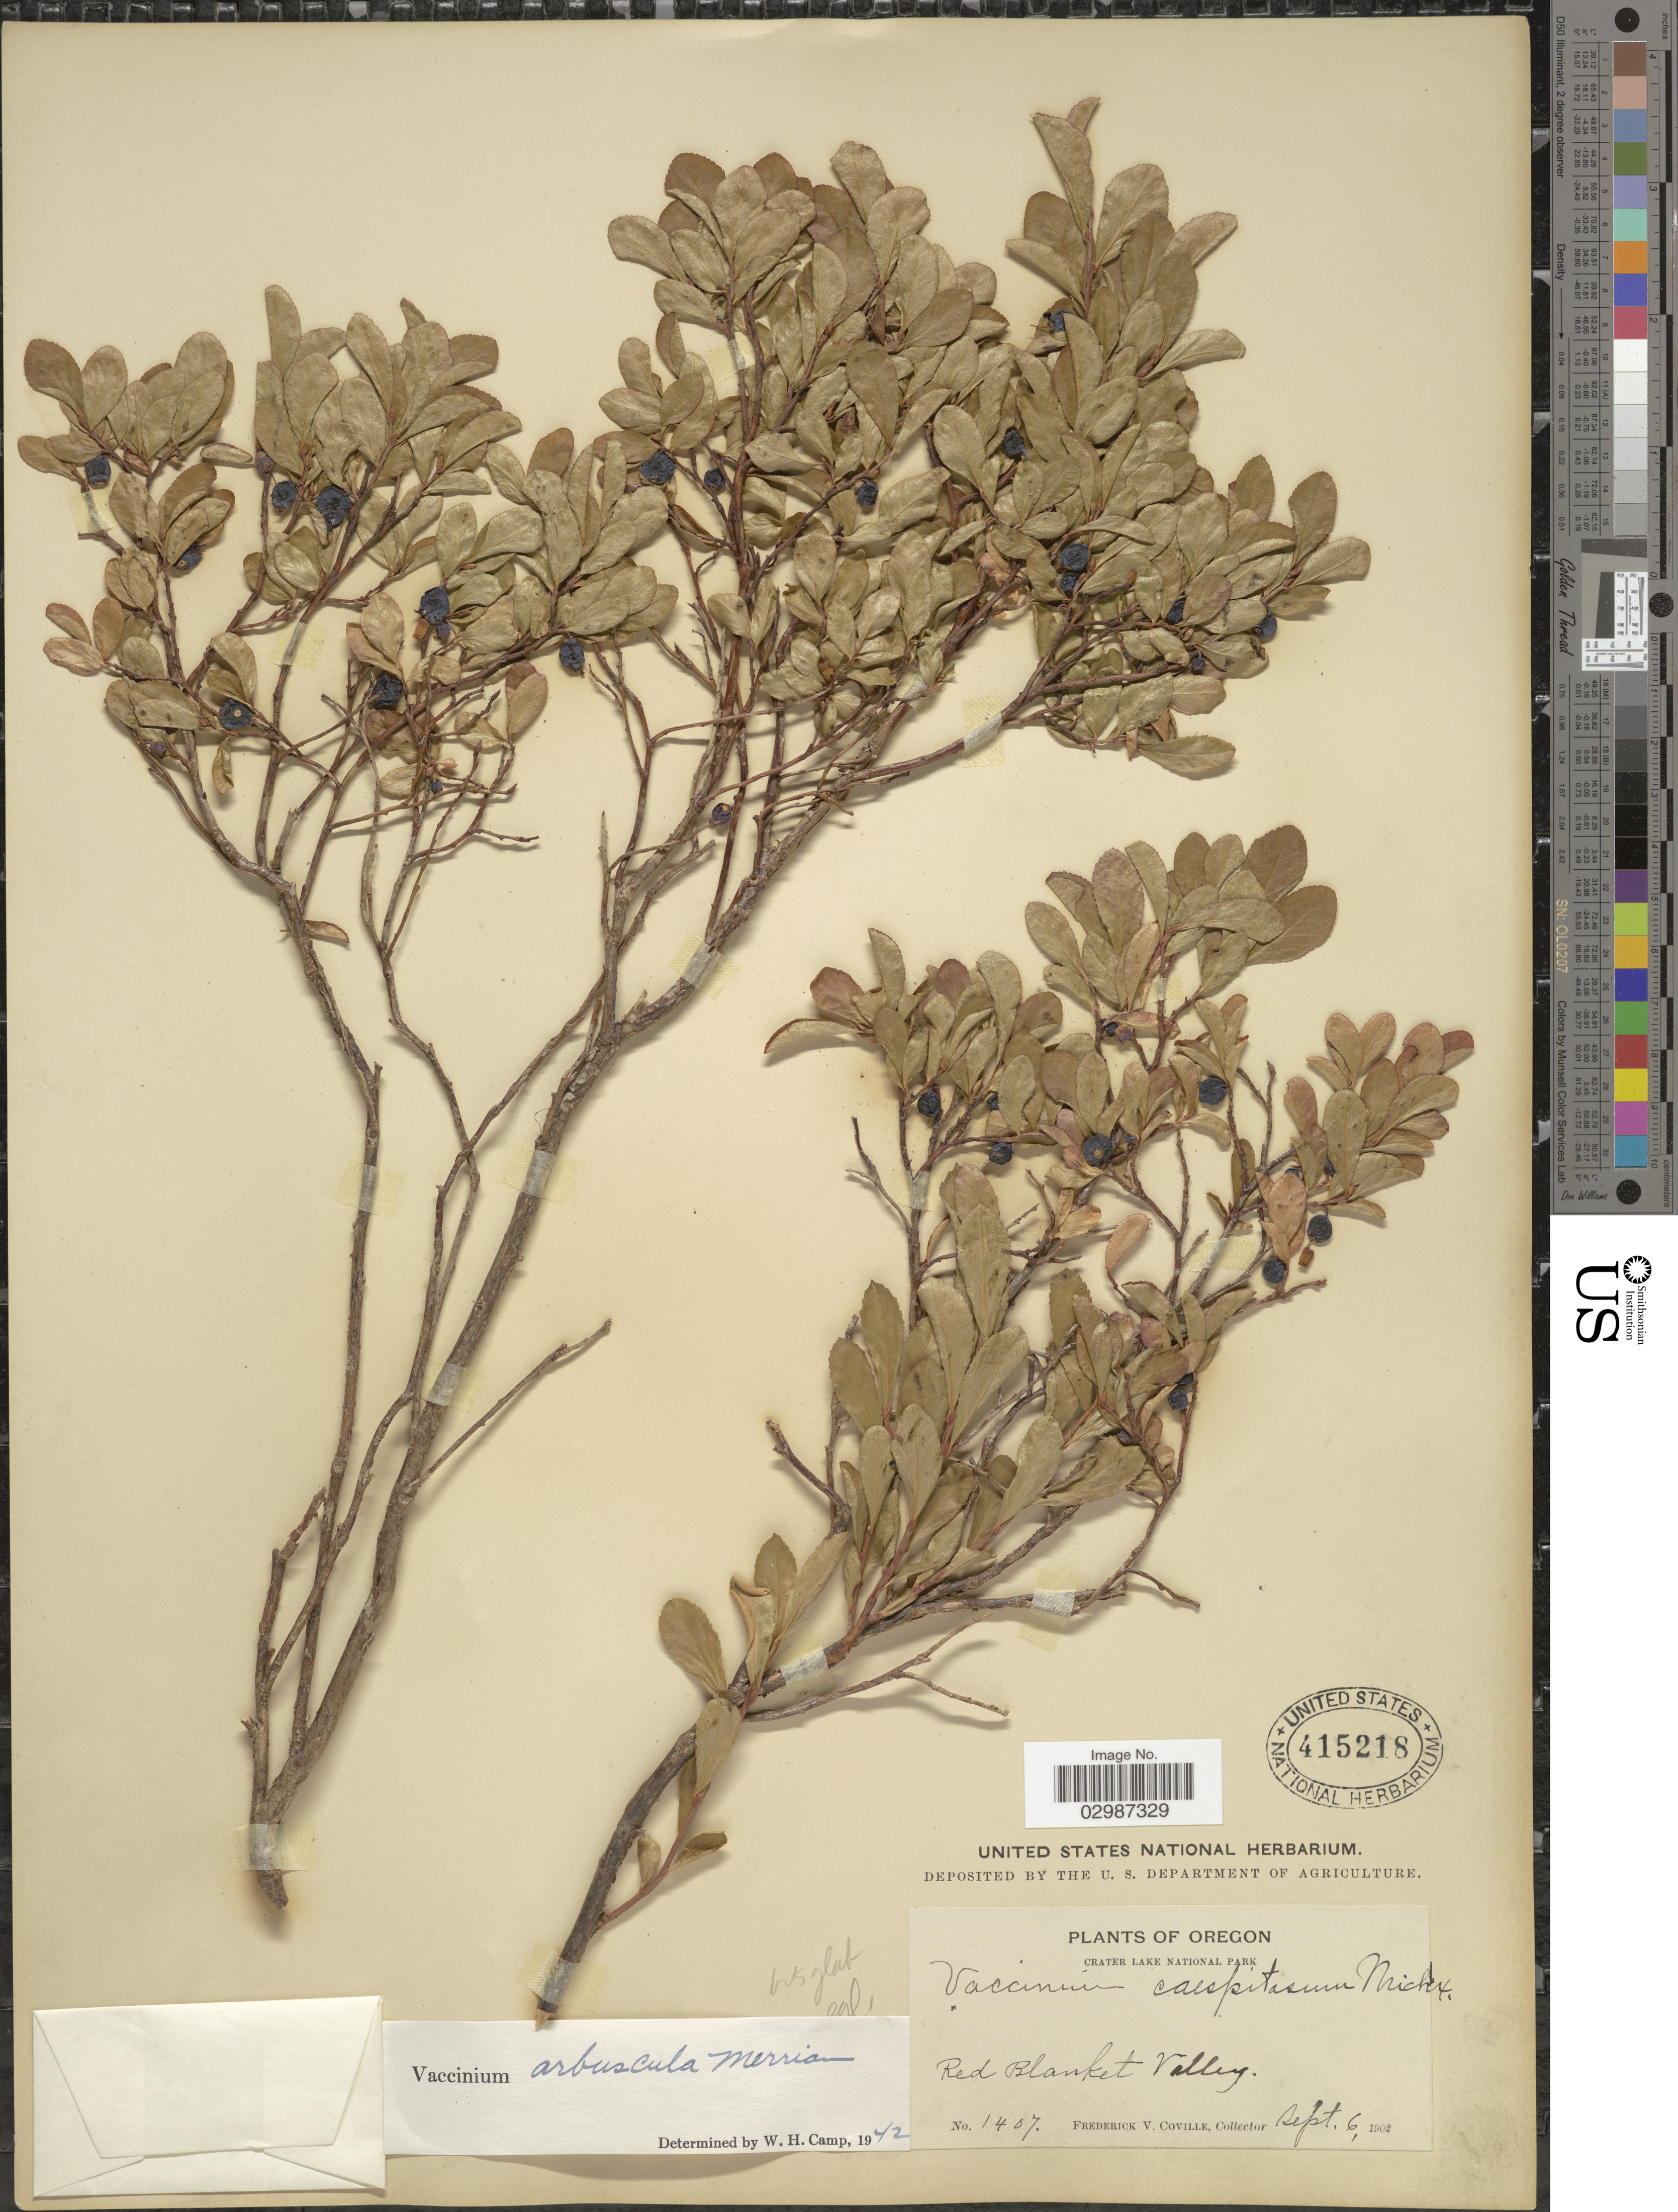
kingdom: Plantae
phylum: Tracheophyta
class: Magnoliopsida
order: Ericales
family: Ericaceae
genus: Vaccinium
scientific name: Vaccinium arbuscula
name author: (A. Gray) Merriam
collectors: F. V. Coville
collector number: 1407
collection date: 1902-09-06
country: United States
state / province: Oregon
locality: Crater Lake National Park, Red Blanket Valley.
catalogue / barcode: US 415218